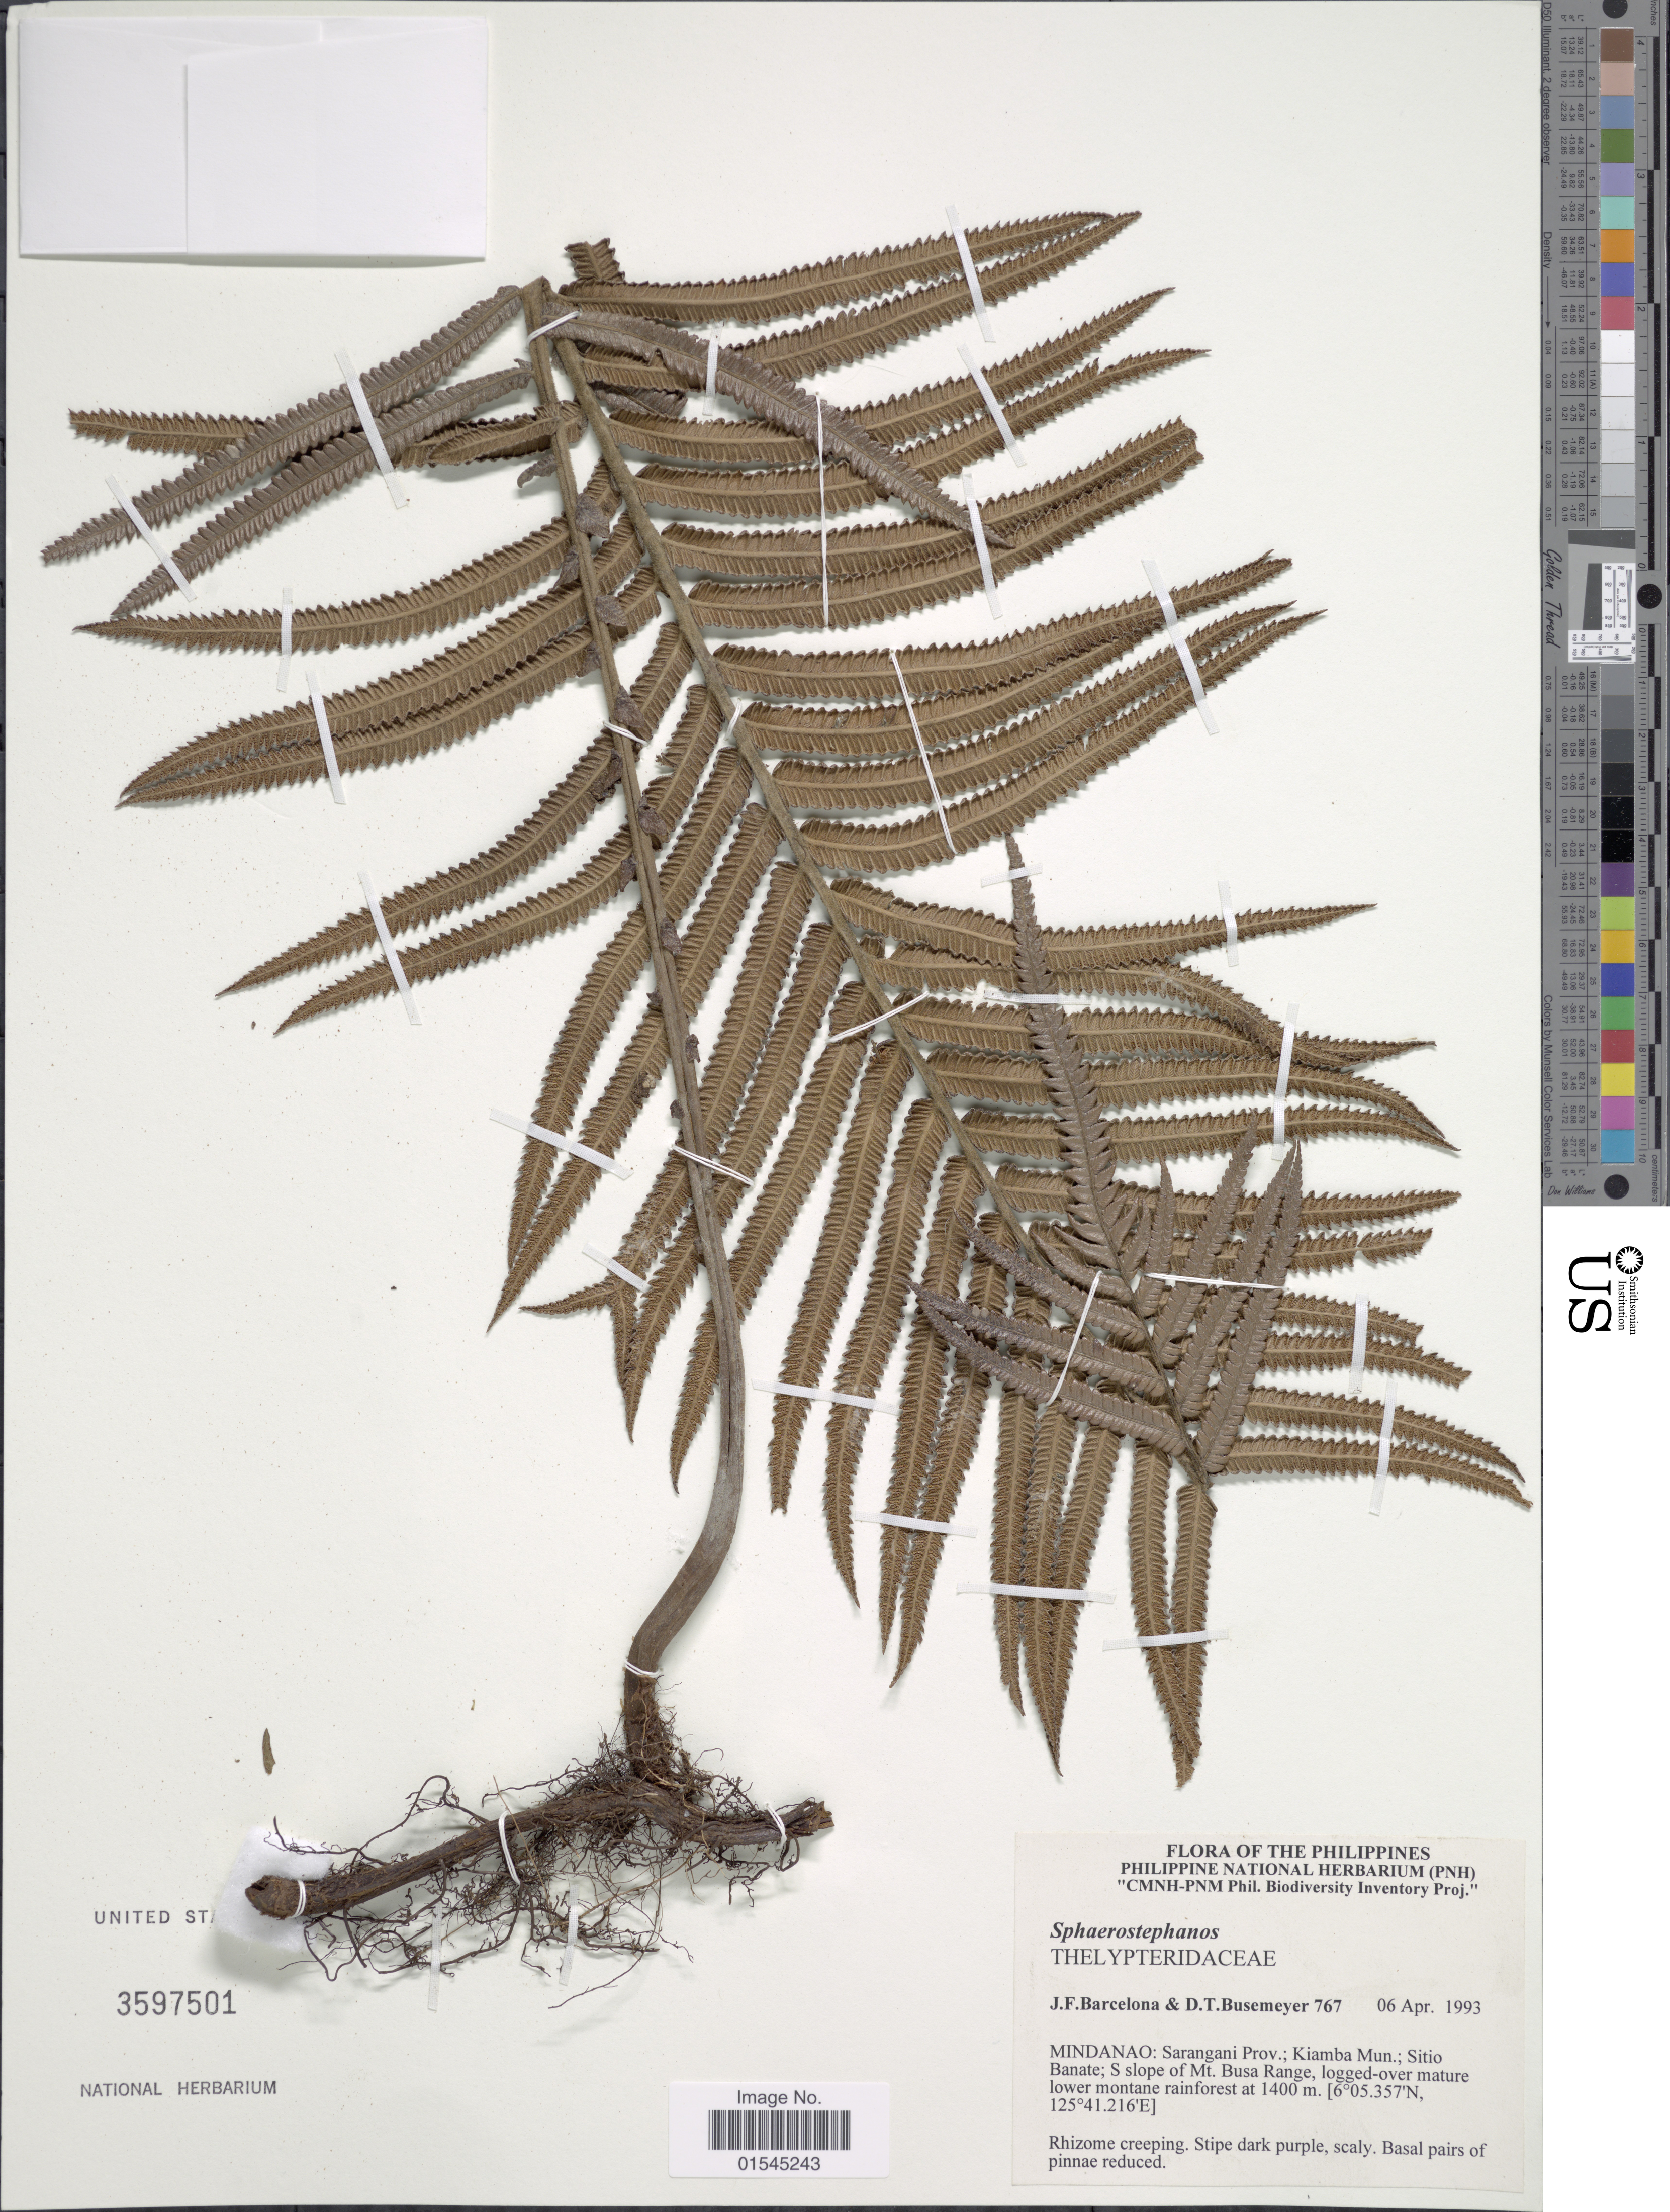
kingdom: Plantae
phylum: Tracheophyta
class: Polypodiopsida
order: Polypodiales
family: Thelypteridaceae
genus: Sphaerostephanos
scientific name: Sphaerostephanos sp.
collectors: J. F. Barcelona & D. Busemeyer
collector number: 767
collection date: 1993-04-06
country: Philippines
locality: Mindanao: Sarangani Prov,; Kiamba Mun.; Sitio Banate; S slope of Mt. Busa Range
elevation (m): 1400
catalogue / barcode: US 3597501